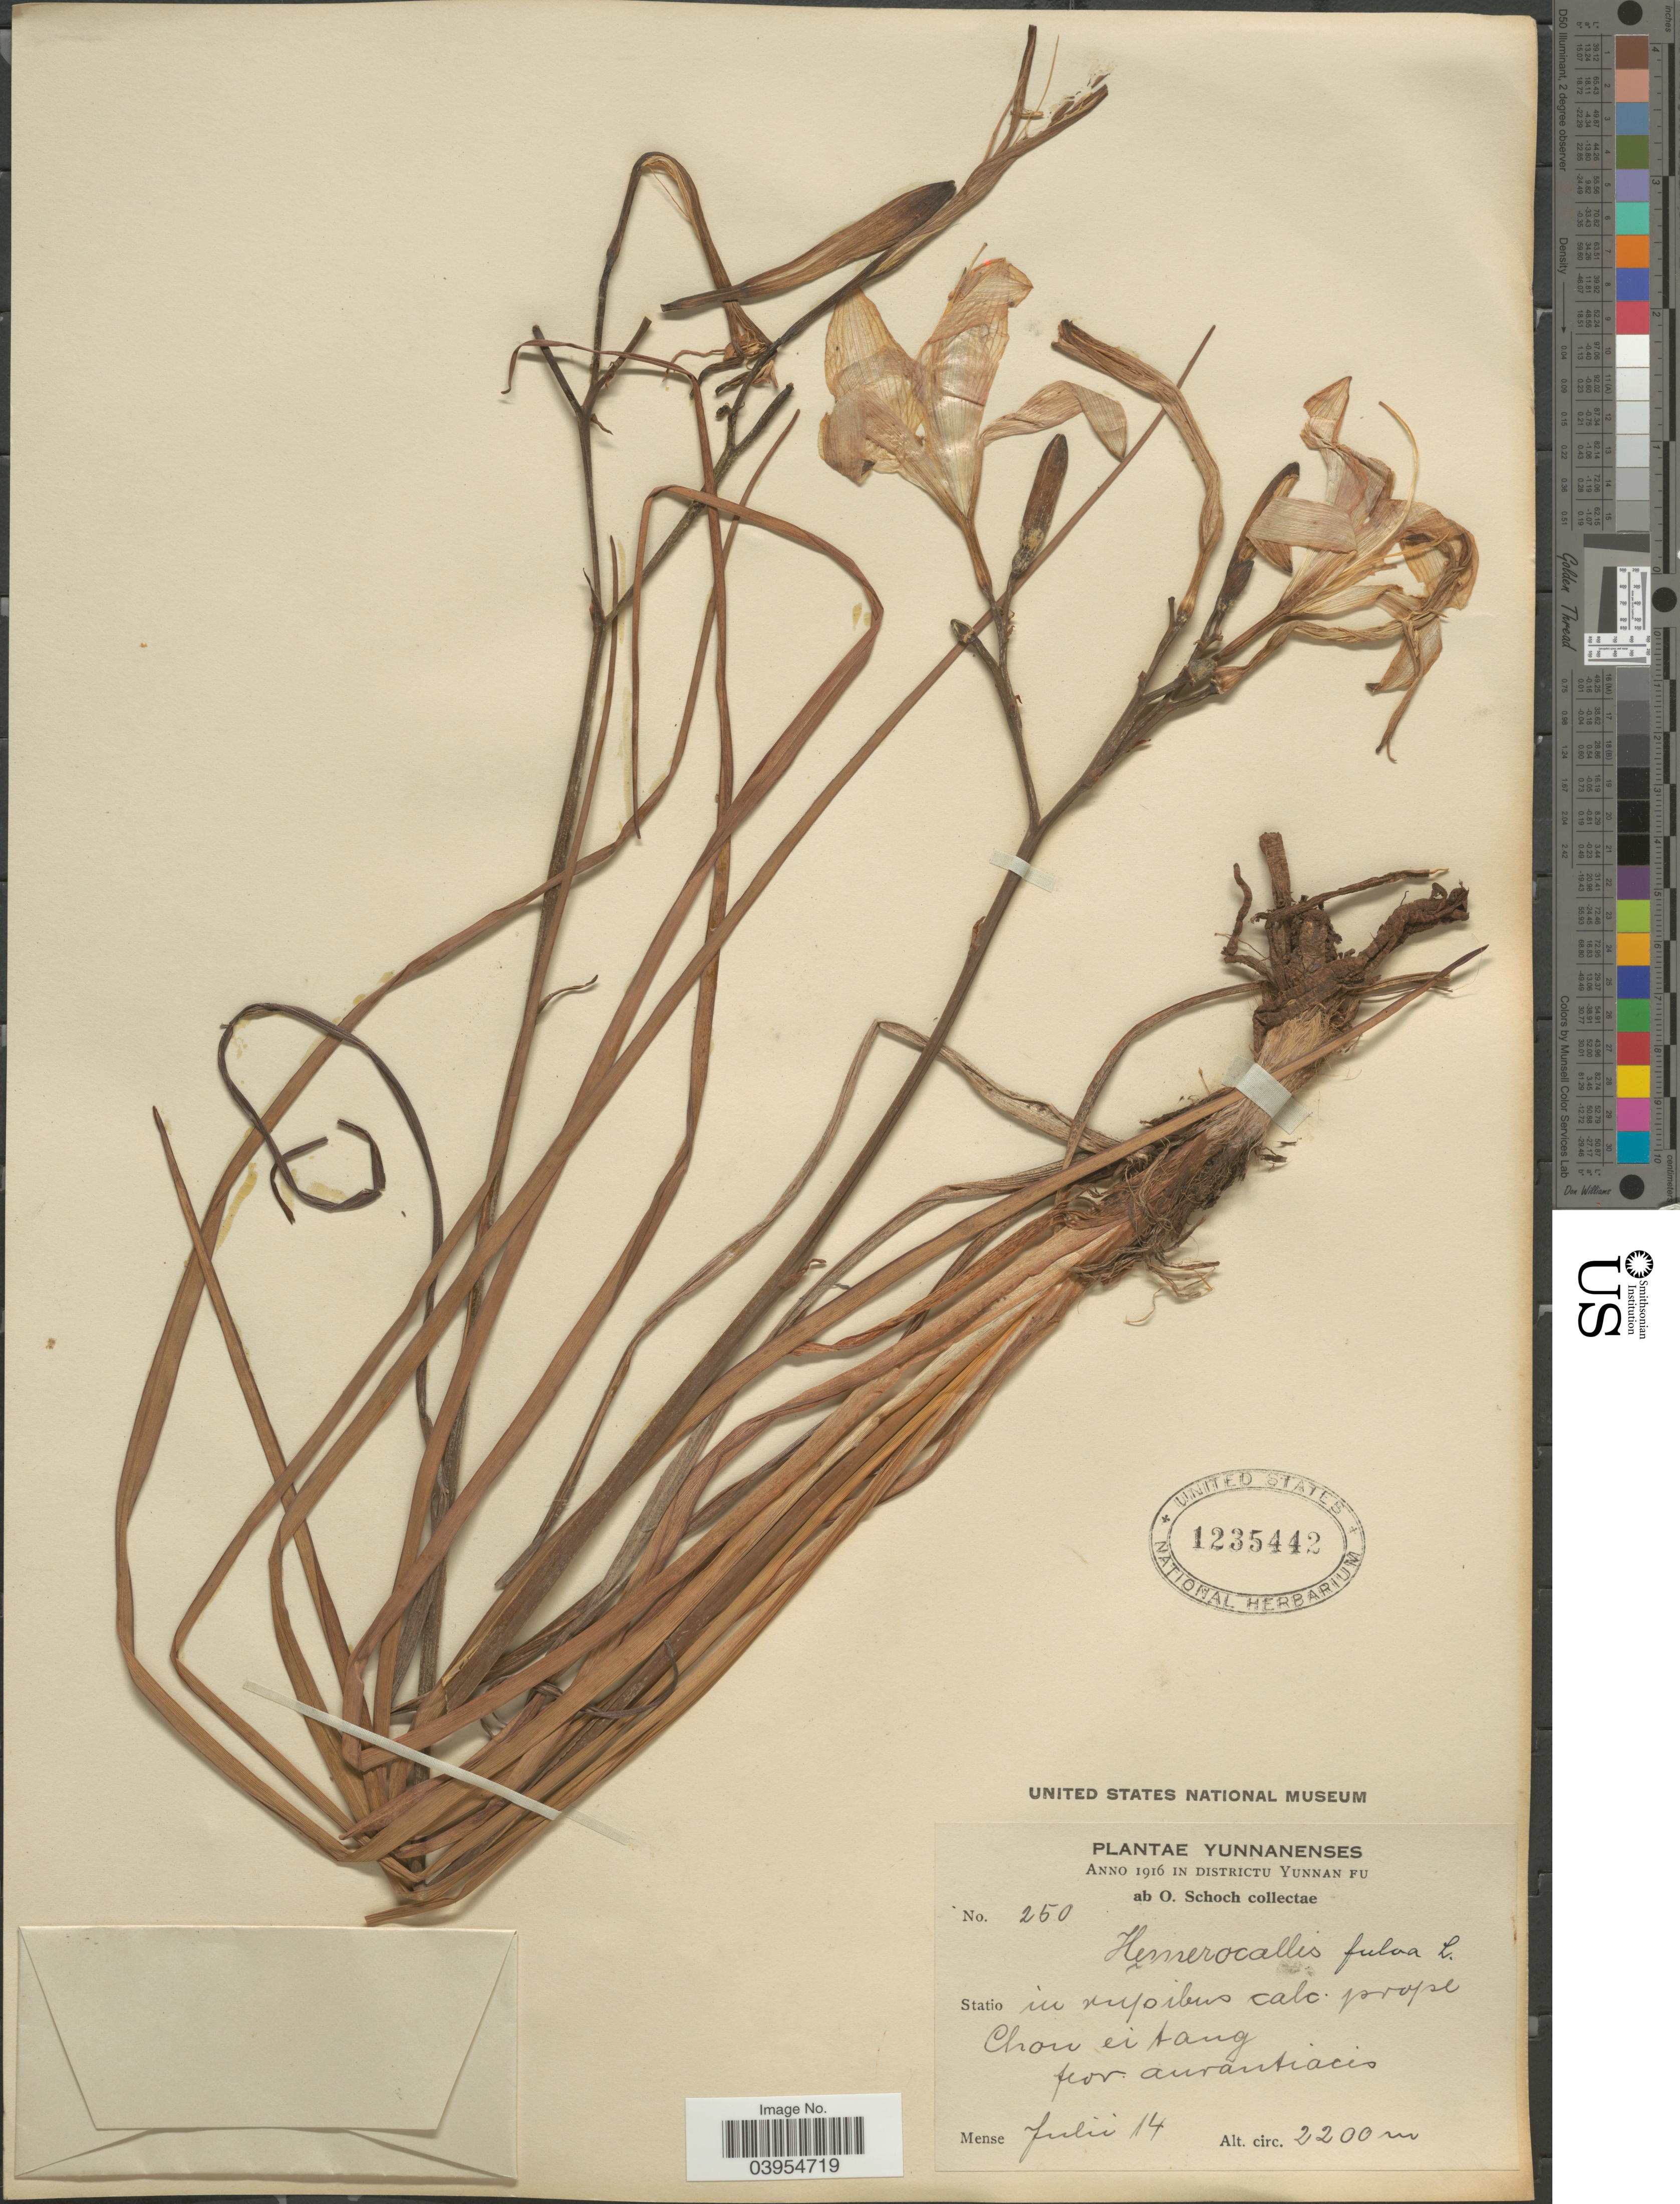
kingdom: Plantae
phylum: Tracheophyta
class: Liliopsida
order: Asparagales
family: Asphodelaceae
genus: Hemerocallis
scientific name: Hemerocallis fulva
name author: L.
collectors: O. Schoch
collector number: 250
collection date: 1916-07-14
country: China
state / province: Yunnan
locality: Statio in rupibus calc. prope Chou eitang.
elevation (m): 2200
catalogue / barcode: US 1235442